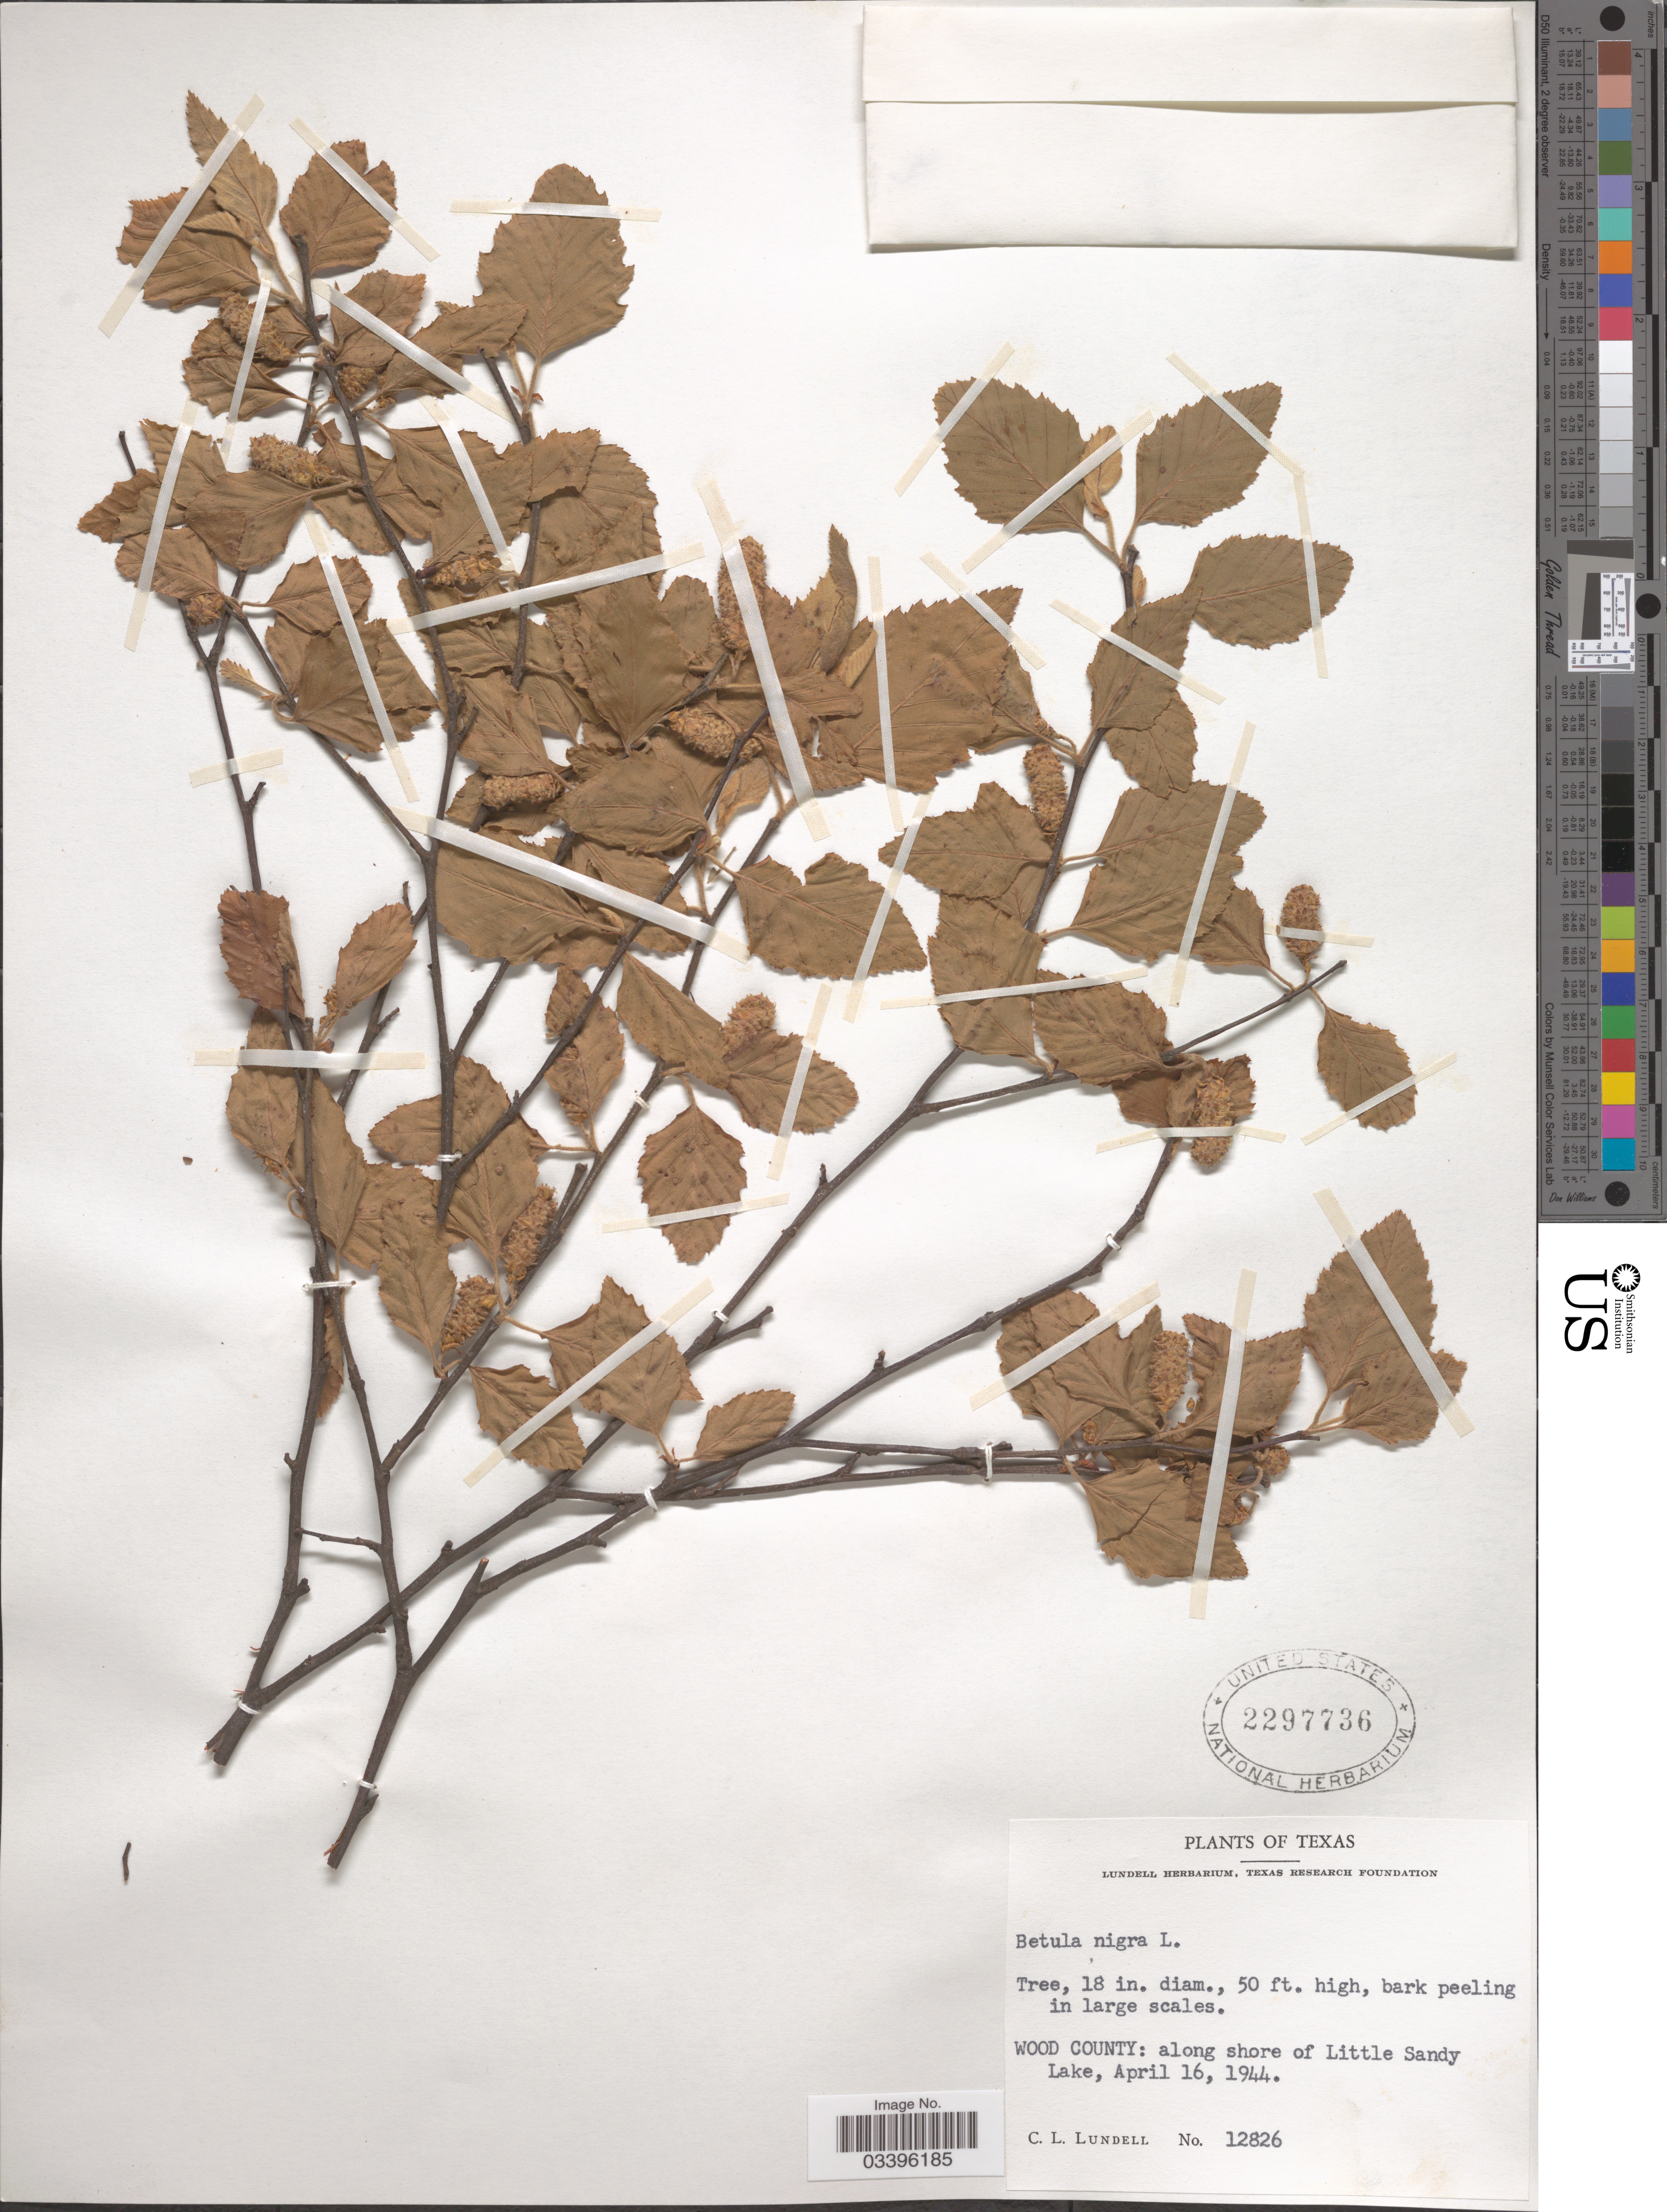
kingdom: Plantae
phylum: Tracheophyta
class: Magnoliopsida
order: Fagales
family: Betulaceae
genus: Betula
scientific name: Betula nigra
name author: L.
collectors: C. L. Lundell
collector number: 12826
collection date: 1944-04-16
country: United States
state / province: Texas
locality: Wood County: along shore of Little Sandy Lake.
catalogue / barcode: US 2297736